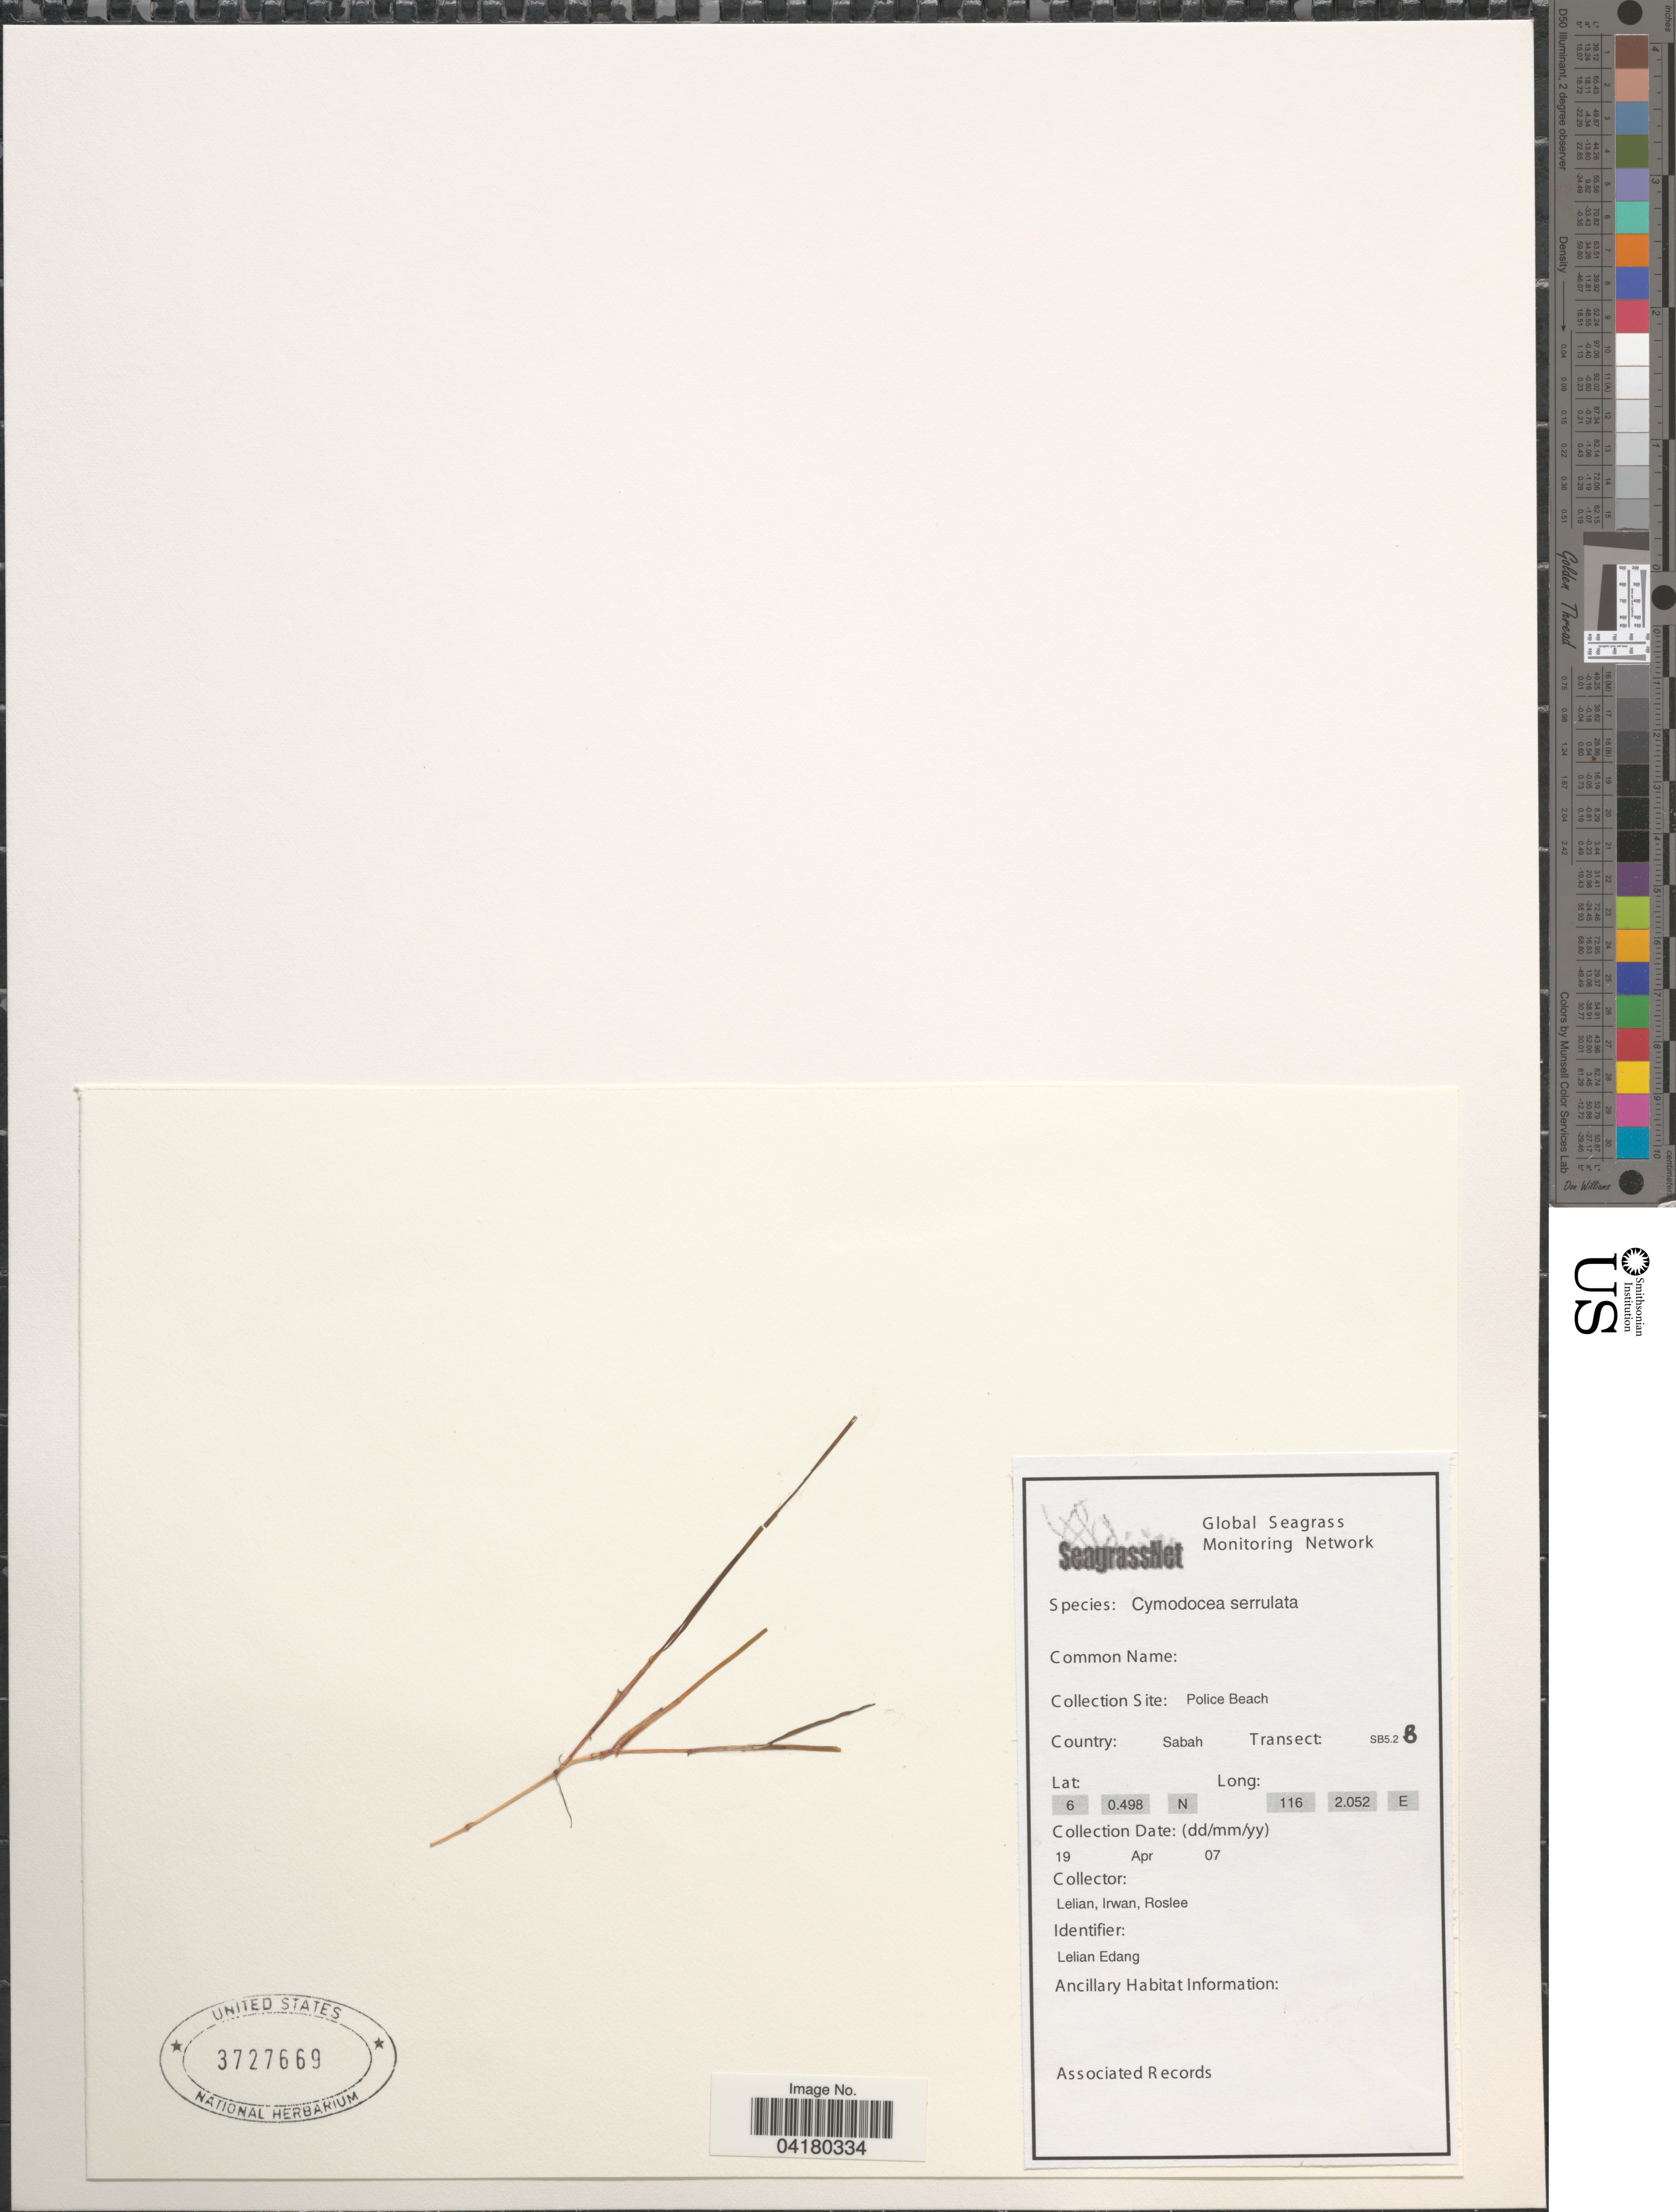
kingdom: Plantae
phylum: Tracheophyta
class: Liliopsida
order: Alismatales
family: Cymodoceaceae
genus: Cymodocea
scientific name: Cymodocea serrulata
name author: (R. Br.) Magnus & Ashers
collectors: Lelian, Irwan & Roslee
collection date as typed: Transcribed d/m/y: 19/4/7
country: Malaysia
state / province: Sabah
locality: Police Beach. Transect: SB5.2B.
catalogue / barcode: US 3727669